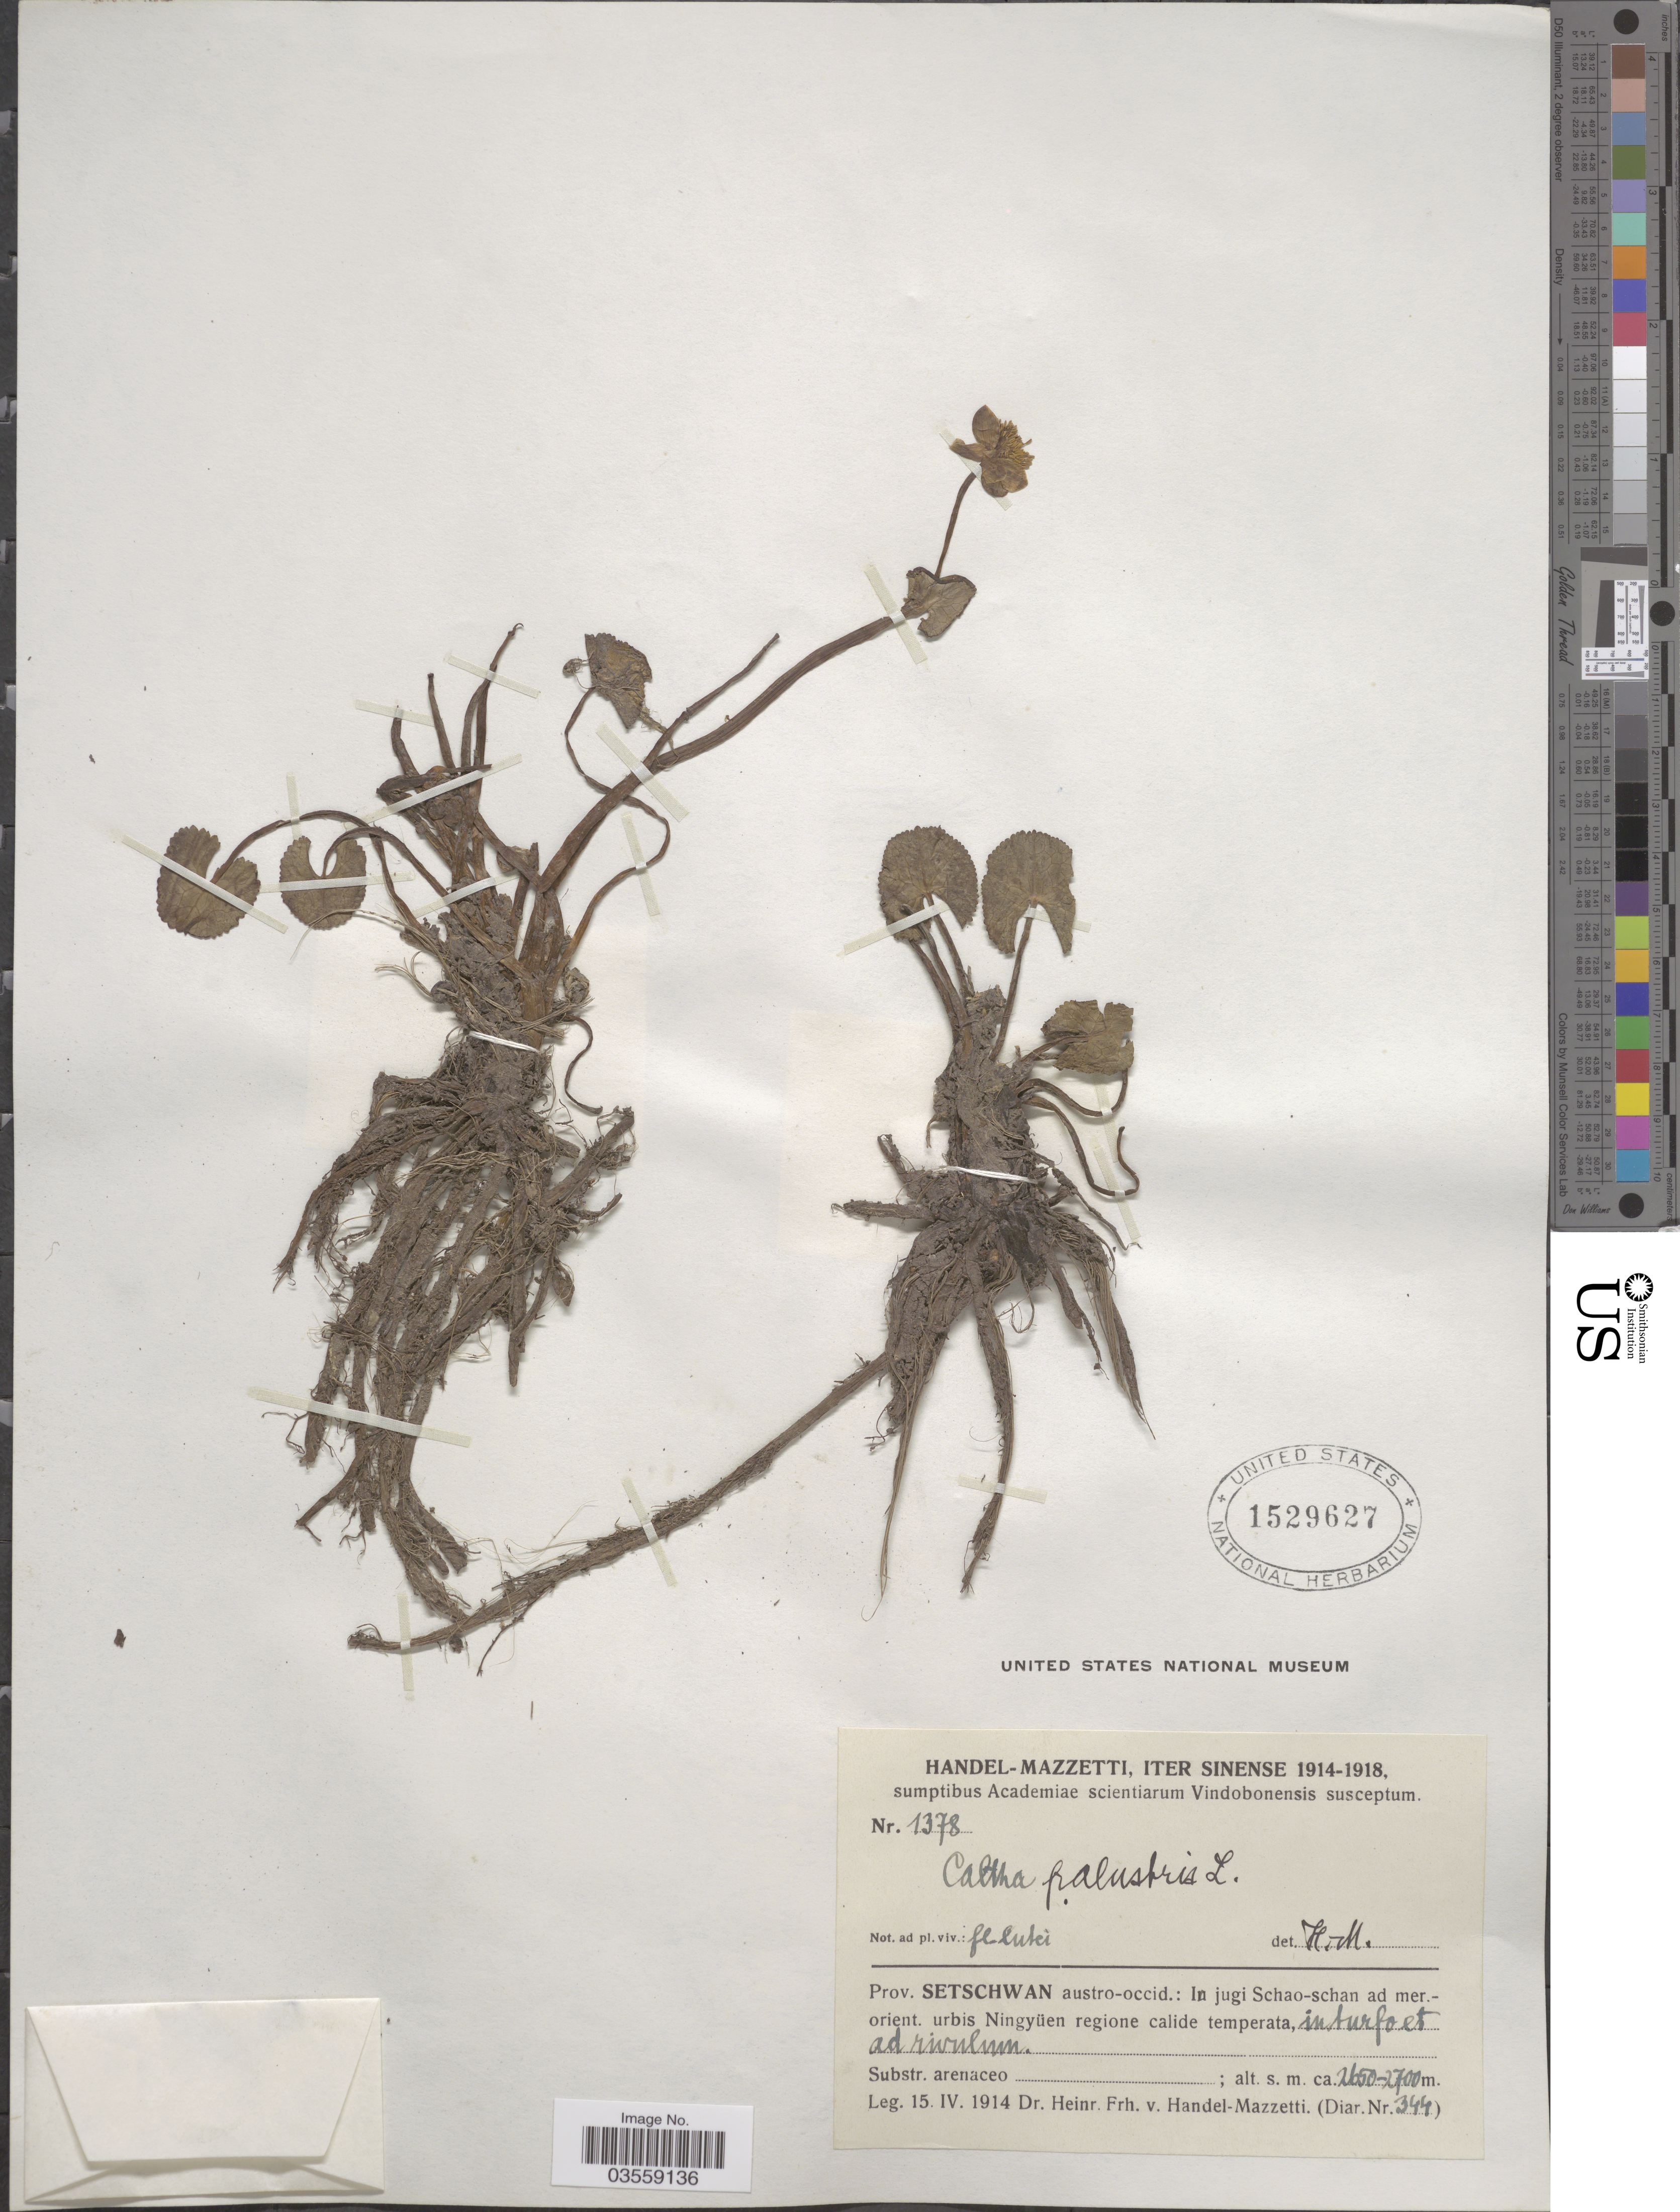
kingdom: Plantae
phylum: Tracheophyta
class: Magnoliopsida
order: Ranunculales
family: Ranunculaceae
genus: Caltha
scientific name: Caltha palustris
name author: L.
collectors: H. Handel-Mazzetti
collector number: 1378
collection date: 1914-04-15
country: China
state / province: Sichuan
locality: Prov. Setschwan austro-occid.: In jugi Schao-schan ad mer.-orient. urbis Ningyüen regione calide temperata.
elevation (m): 2650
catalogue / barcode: US 1529627